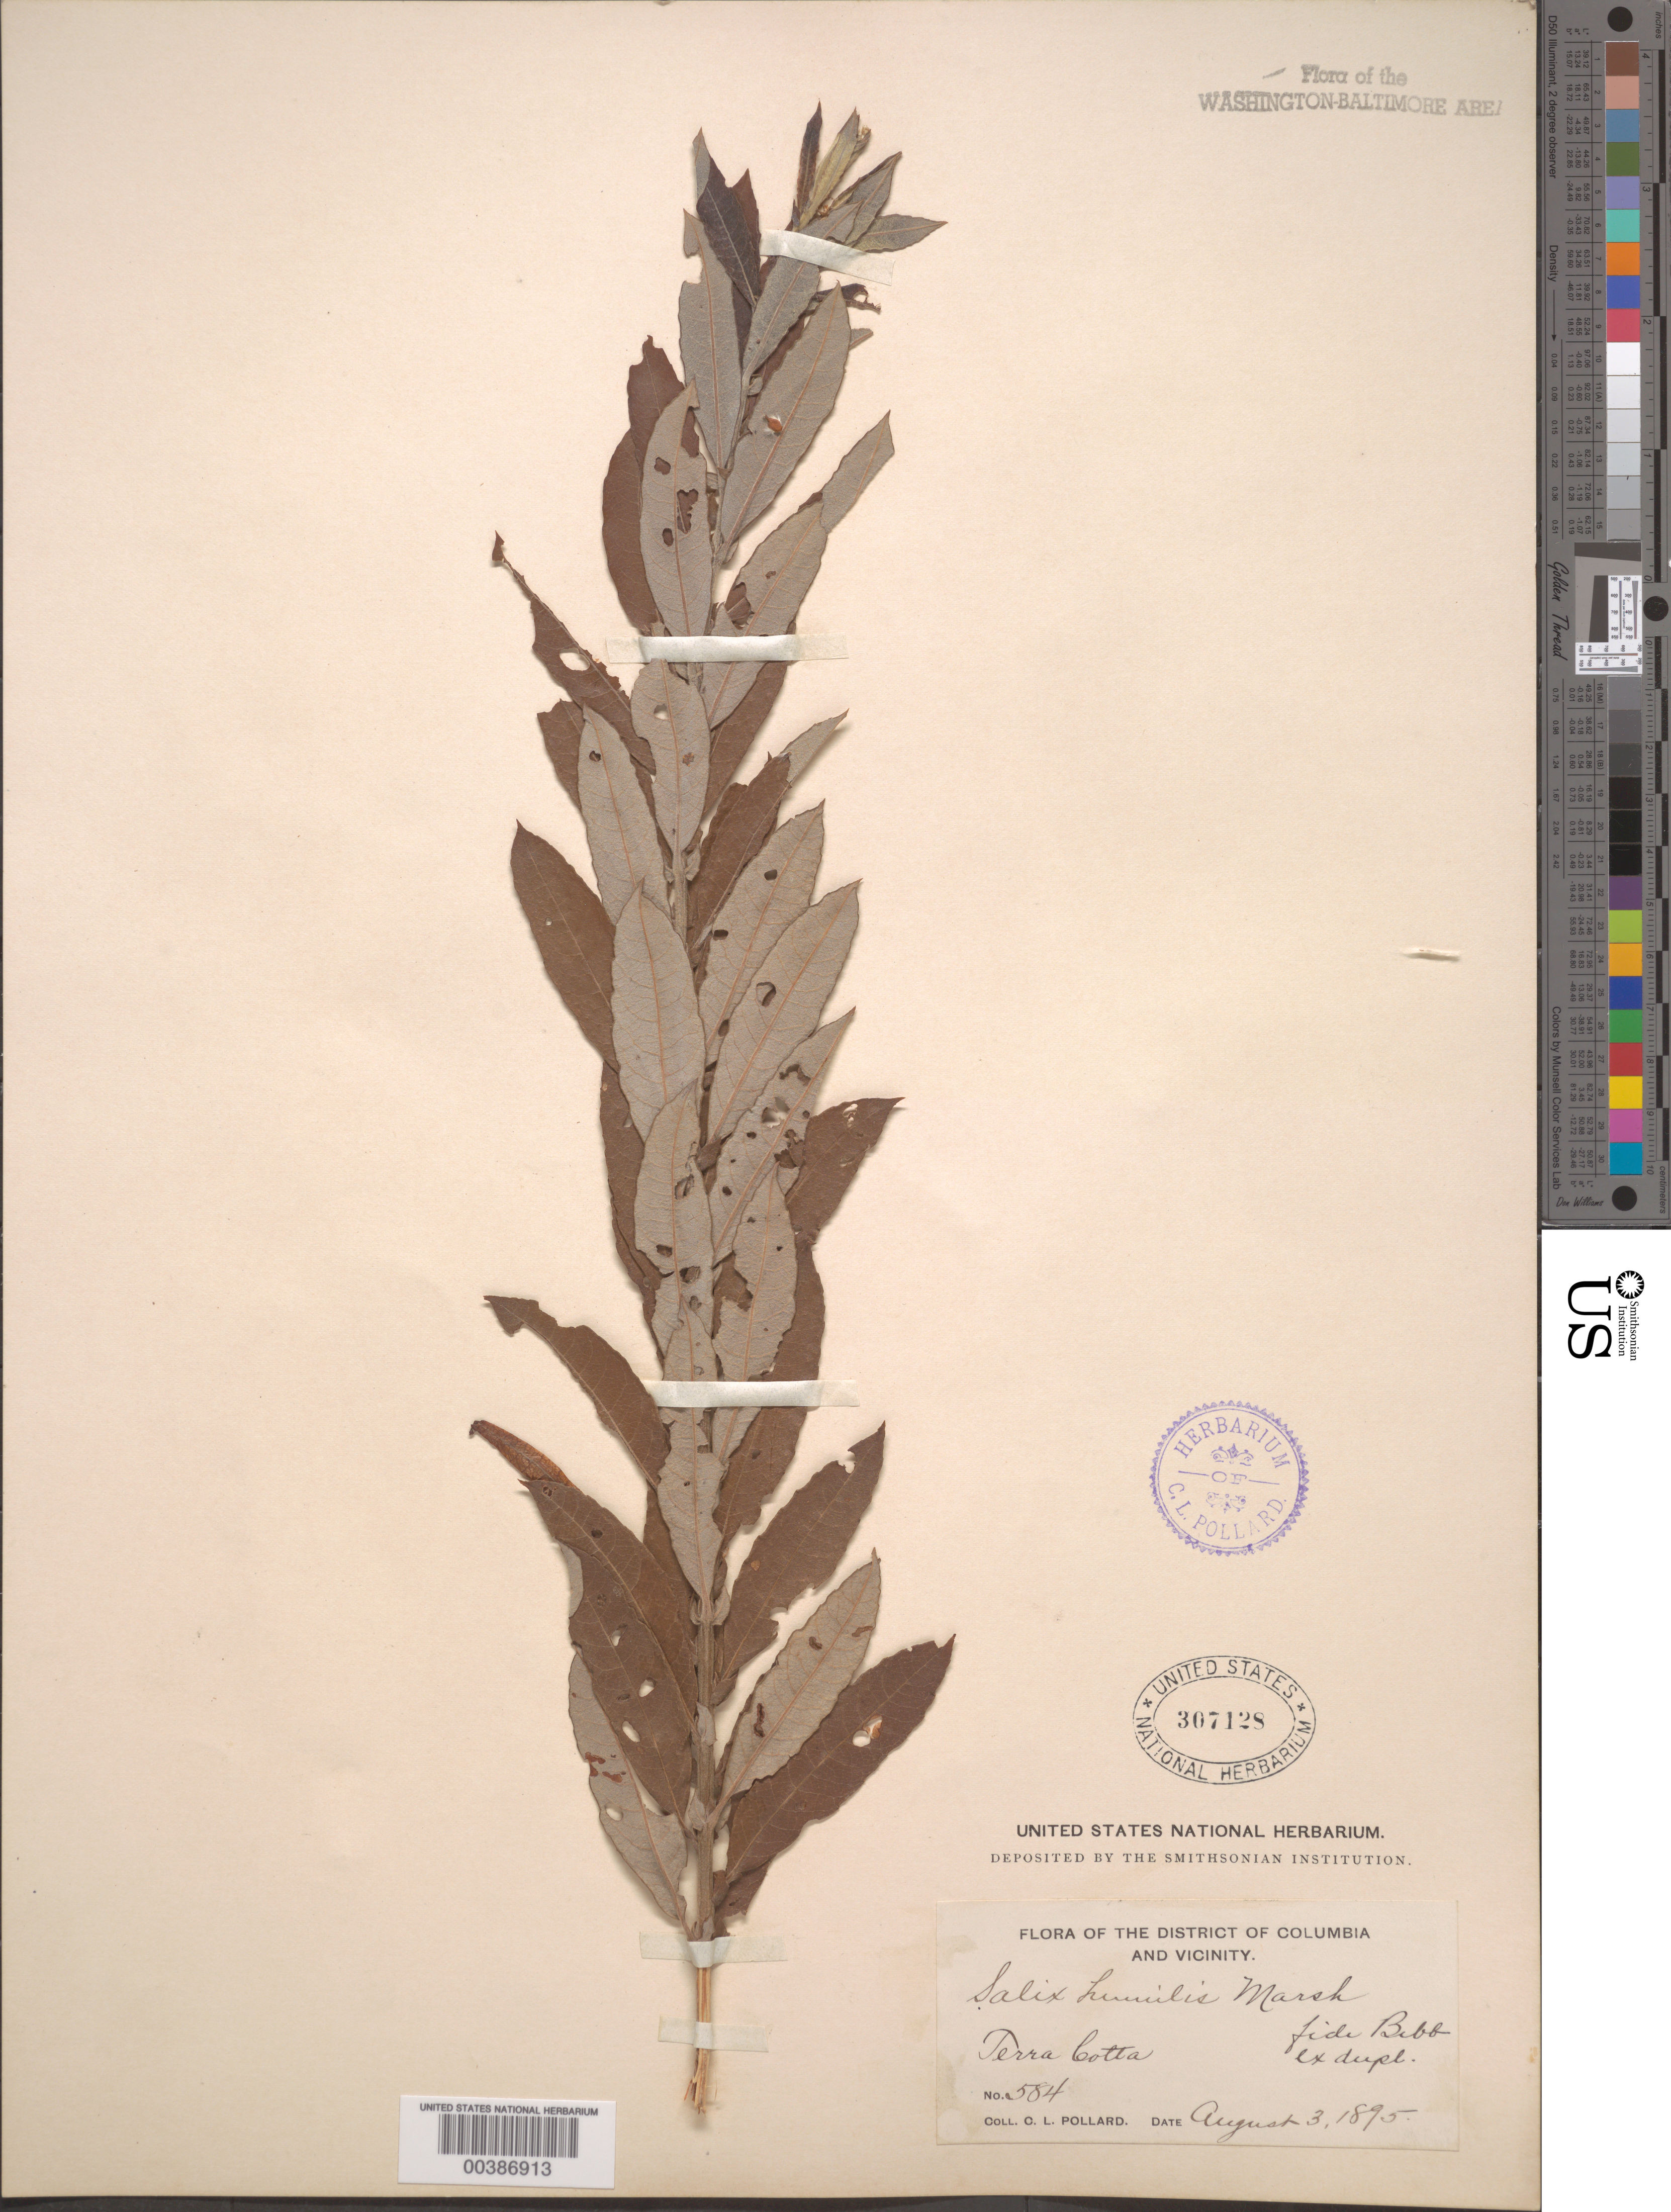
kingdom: Plantae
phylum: Tracheophyta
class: Magnoliopsida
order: Malpighiales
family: Salicaceae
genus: Salix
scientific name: Salix humilis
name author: Marshall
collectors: C. L. Pollard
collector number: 584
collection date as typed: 03 Aug 1895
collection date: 1895-08-03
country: United States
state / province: District of Columbia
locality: Terra Cotta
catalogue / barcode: US 307128